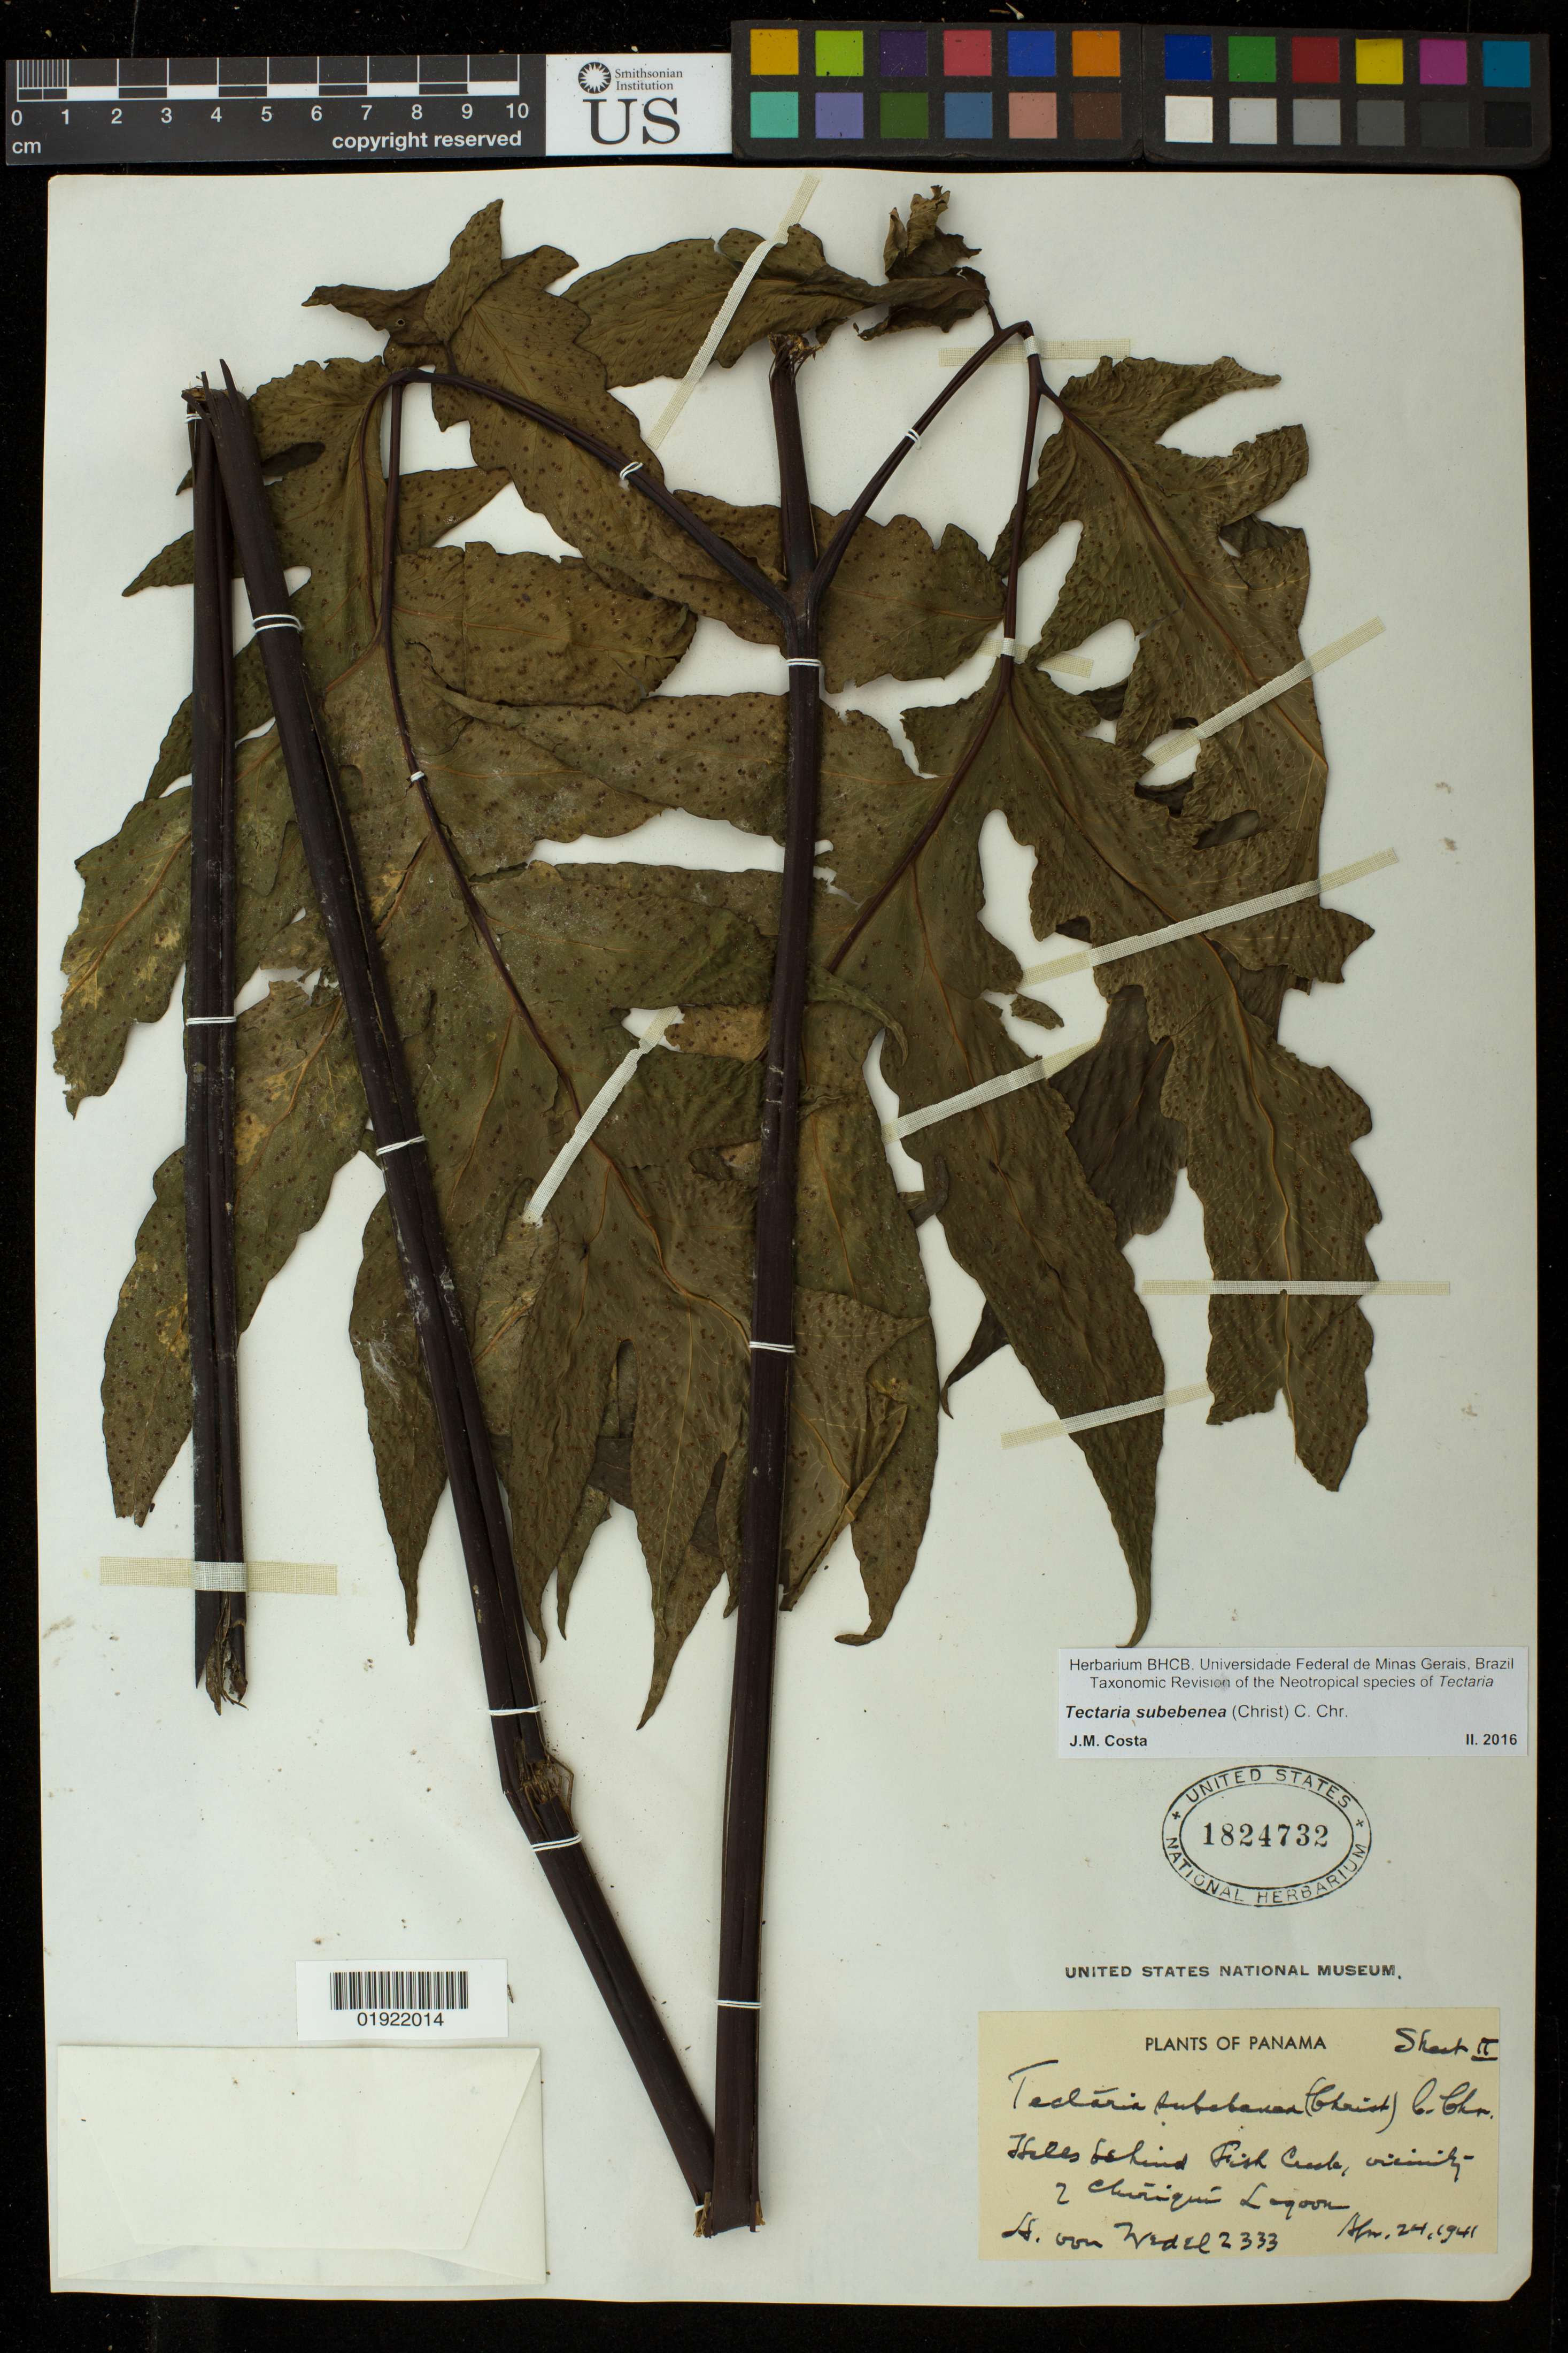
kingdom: Plantae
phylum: Tracheophyta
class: Polypodiopsida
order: Polypodiales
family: Tectariaceae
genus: Tectaria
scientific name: Tectaria subebenea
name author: (Christ) C. Chr.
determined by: Costa, J. M.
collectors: H. von Wedel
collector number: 2333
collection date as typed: Apr 24, 1941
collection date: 1941-04-24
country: Panama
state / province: Chiriqui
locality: hills behind fish creek, vicinity of Chiriqui Lagoon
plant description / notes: Sheet II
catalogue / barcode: US 1824732